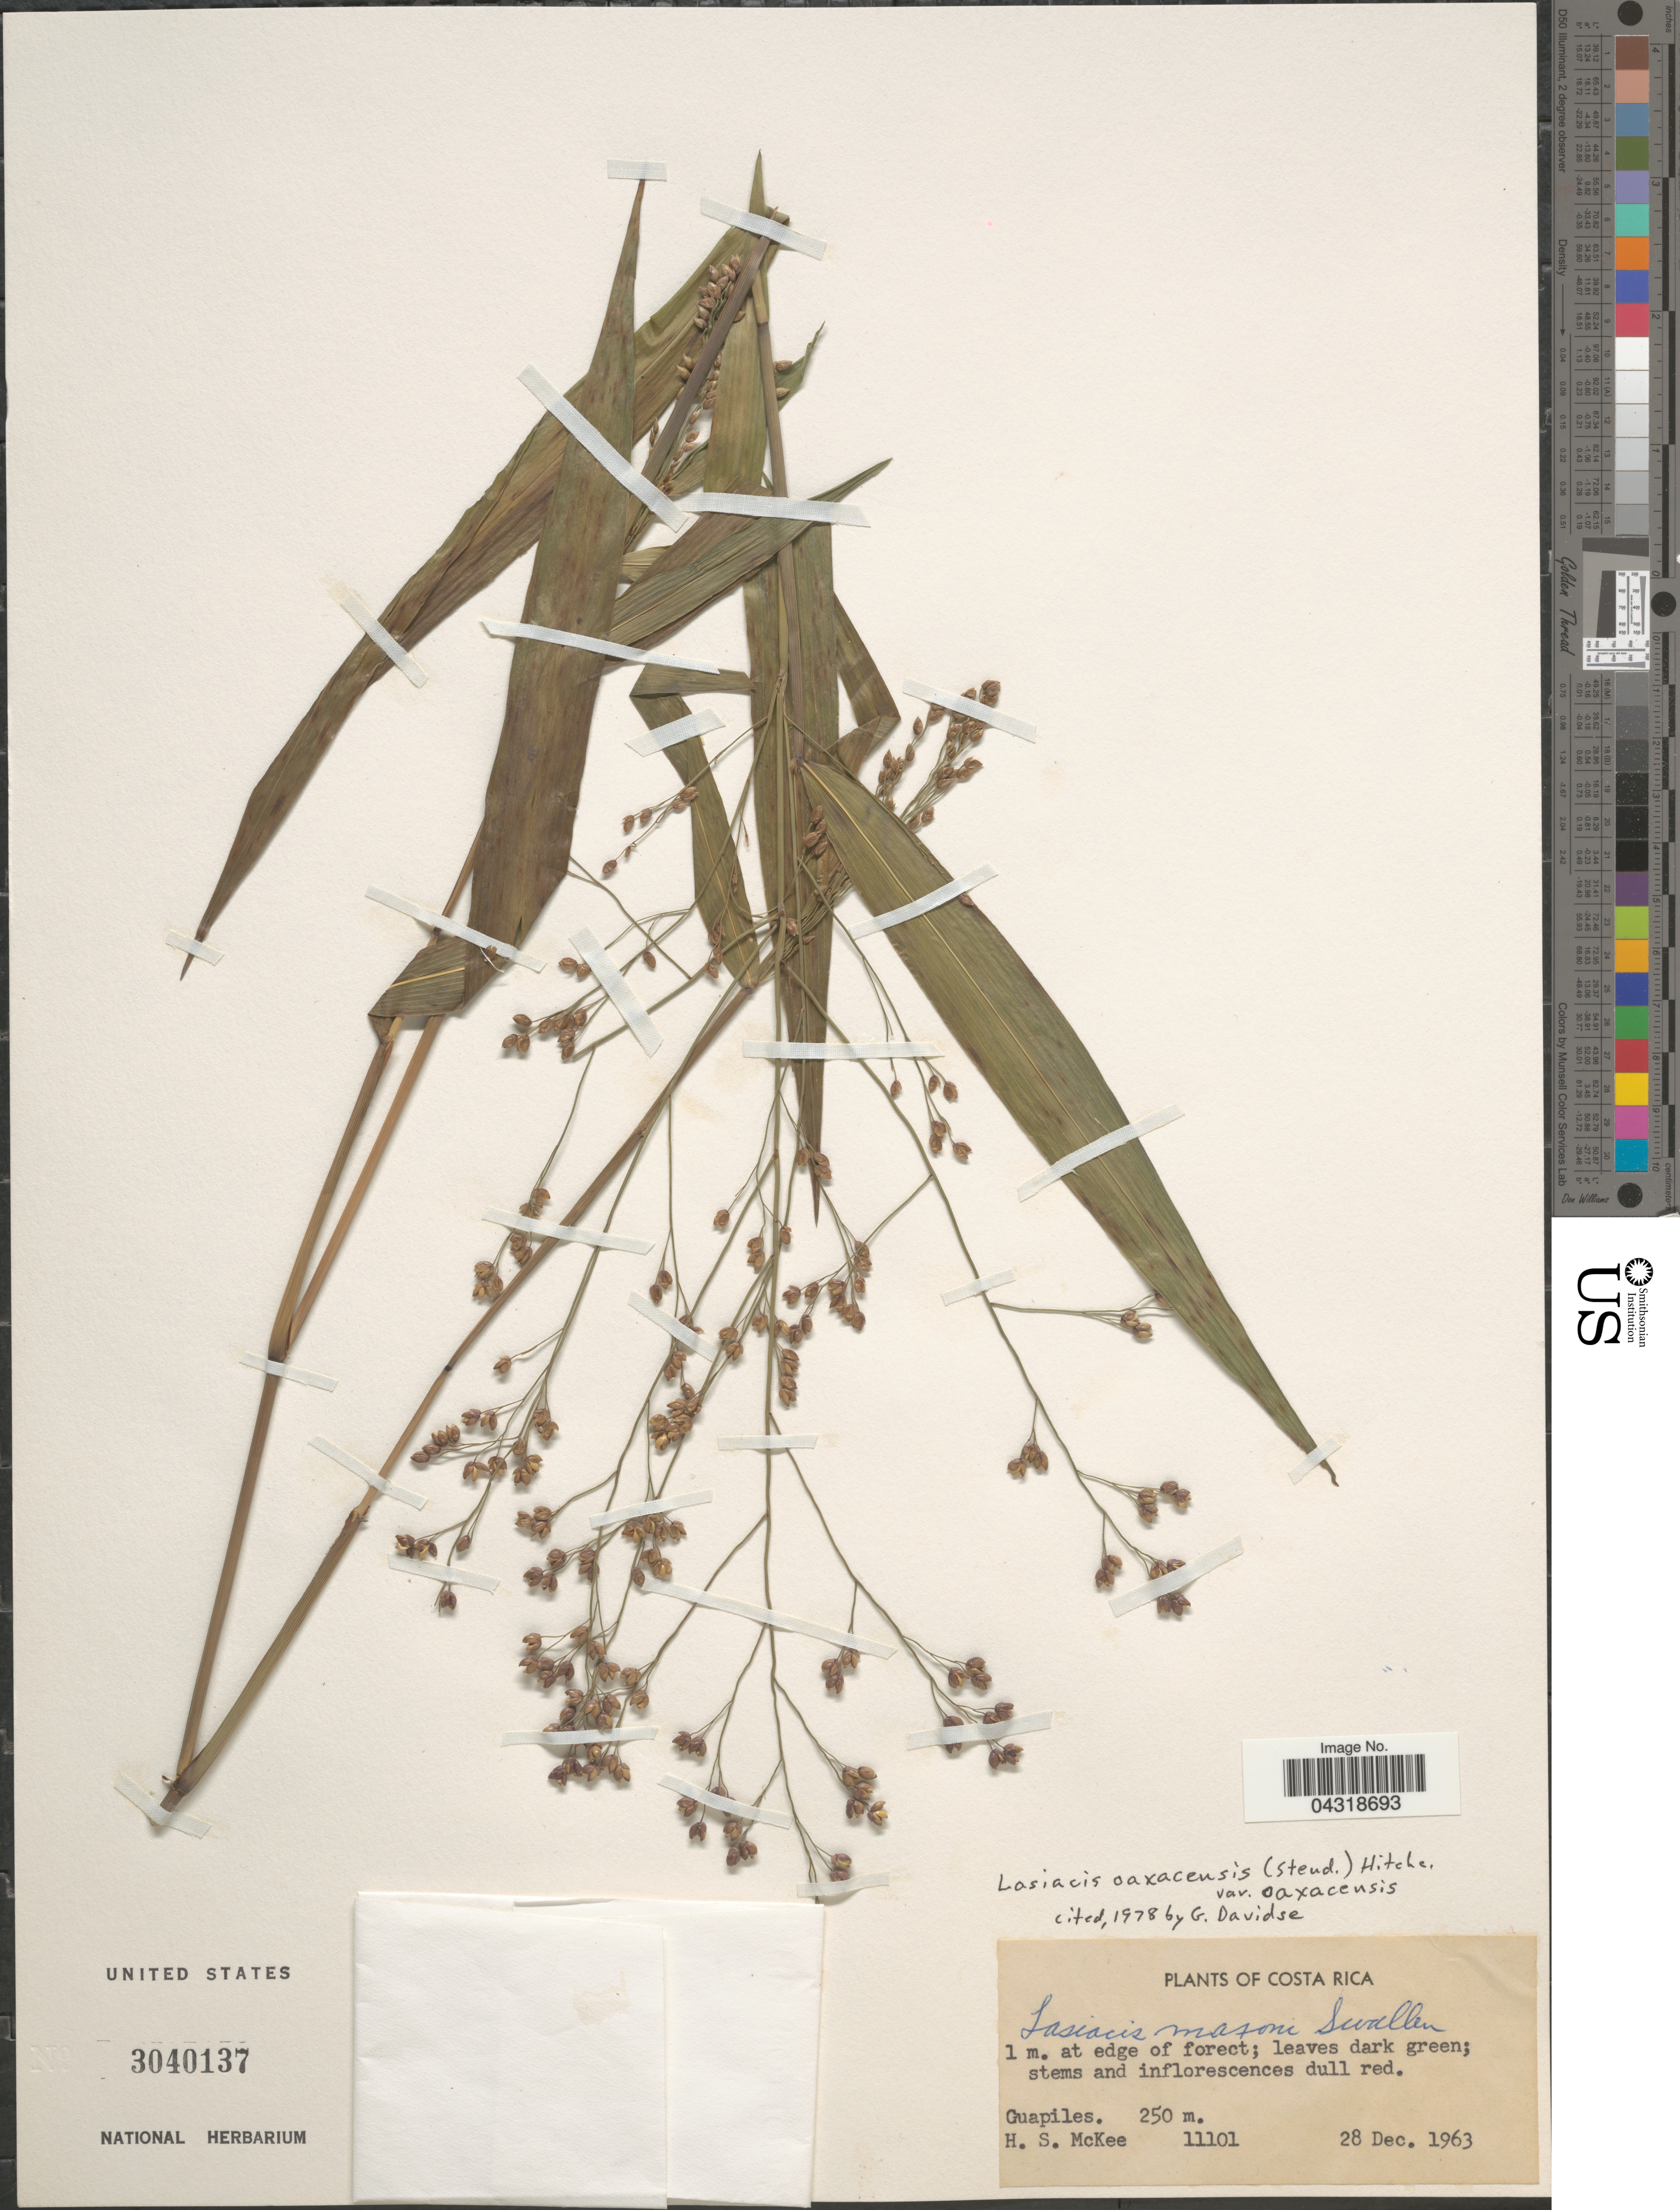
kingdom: Plantae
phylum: Tracheophyta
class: Liliopsida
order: Poales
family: Poaceae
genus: Lasiacis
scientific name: Lasiacis oaxacensis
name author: (Steud.) Hitchc.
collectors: H. S. McKee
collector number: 11101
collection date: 1963-12-28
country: Costa Rica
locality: Guapiles.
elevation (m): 250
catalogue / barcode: US 3040137